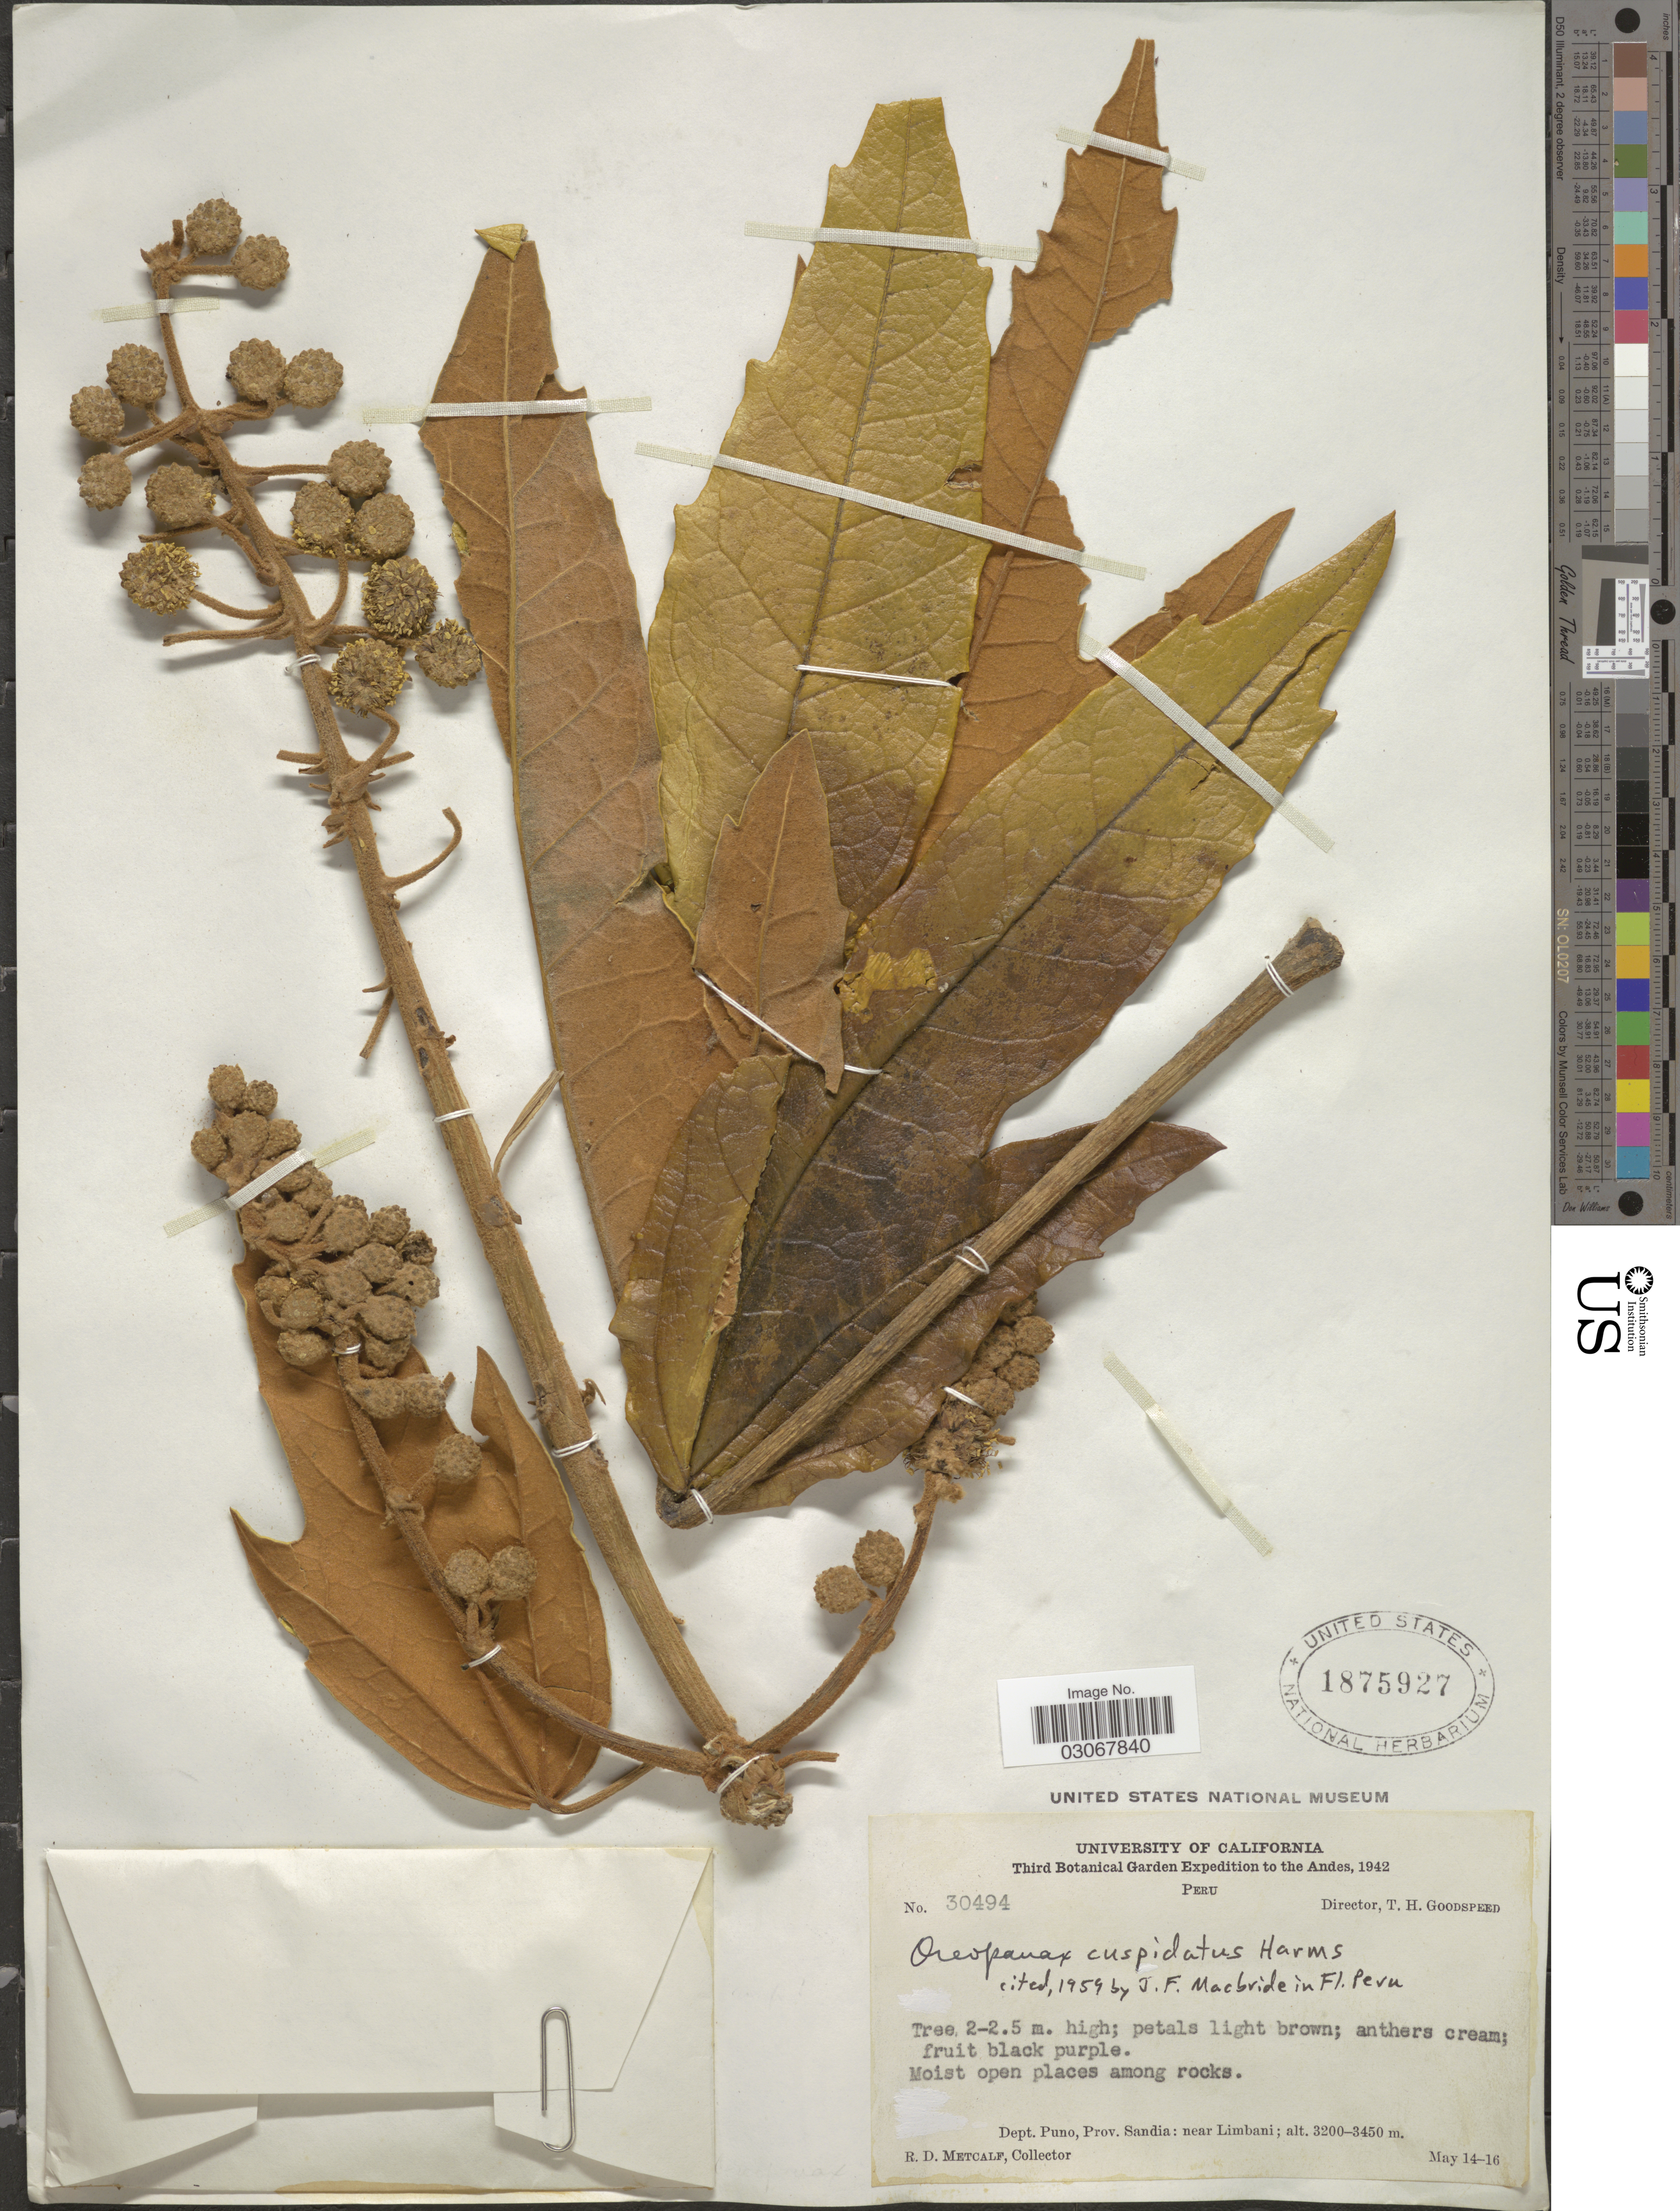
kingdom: Plantae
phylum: Tracheophyta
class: Magnoliopsida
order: Apiales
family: Araliaceae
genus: Oreopanax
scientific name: Oreopanax cuspidatus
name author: Harms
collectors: R. D. Metcalf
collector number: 30494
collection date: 1942-05-14/1942-05-16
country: Peru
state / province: Puno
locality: Andes. Dept. Puno, Prov. Sandia: near Limbani.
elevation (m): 3200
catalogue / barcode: US 1875927